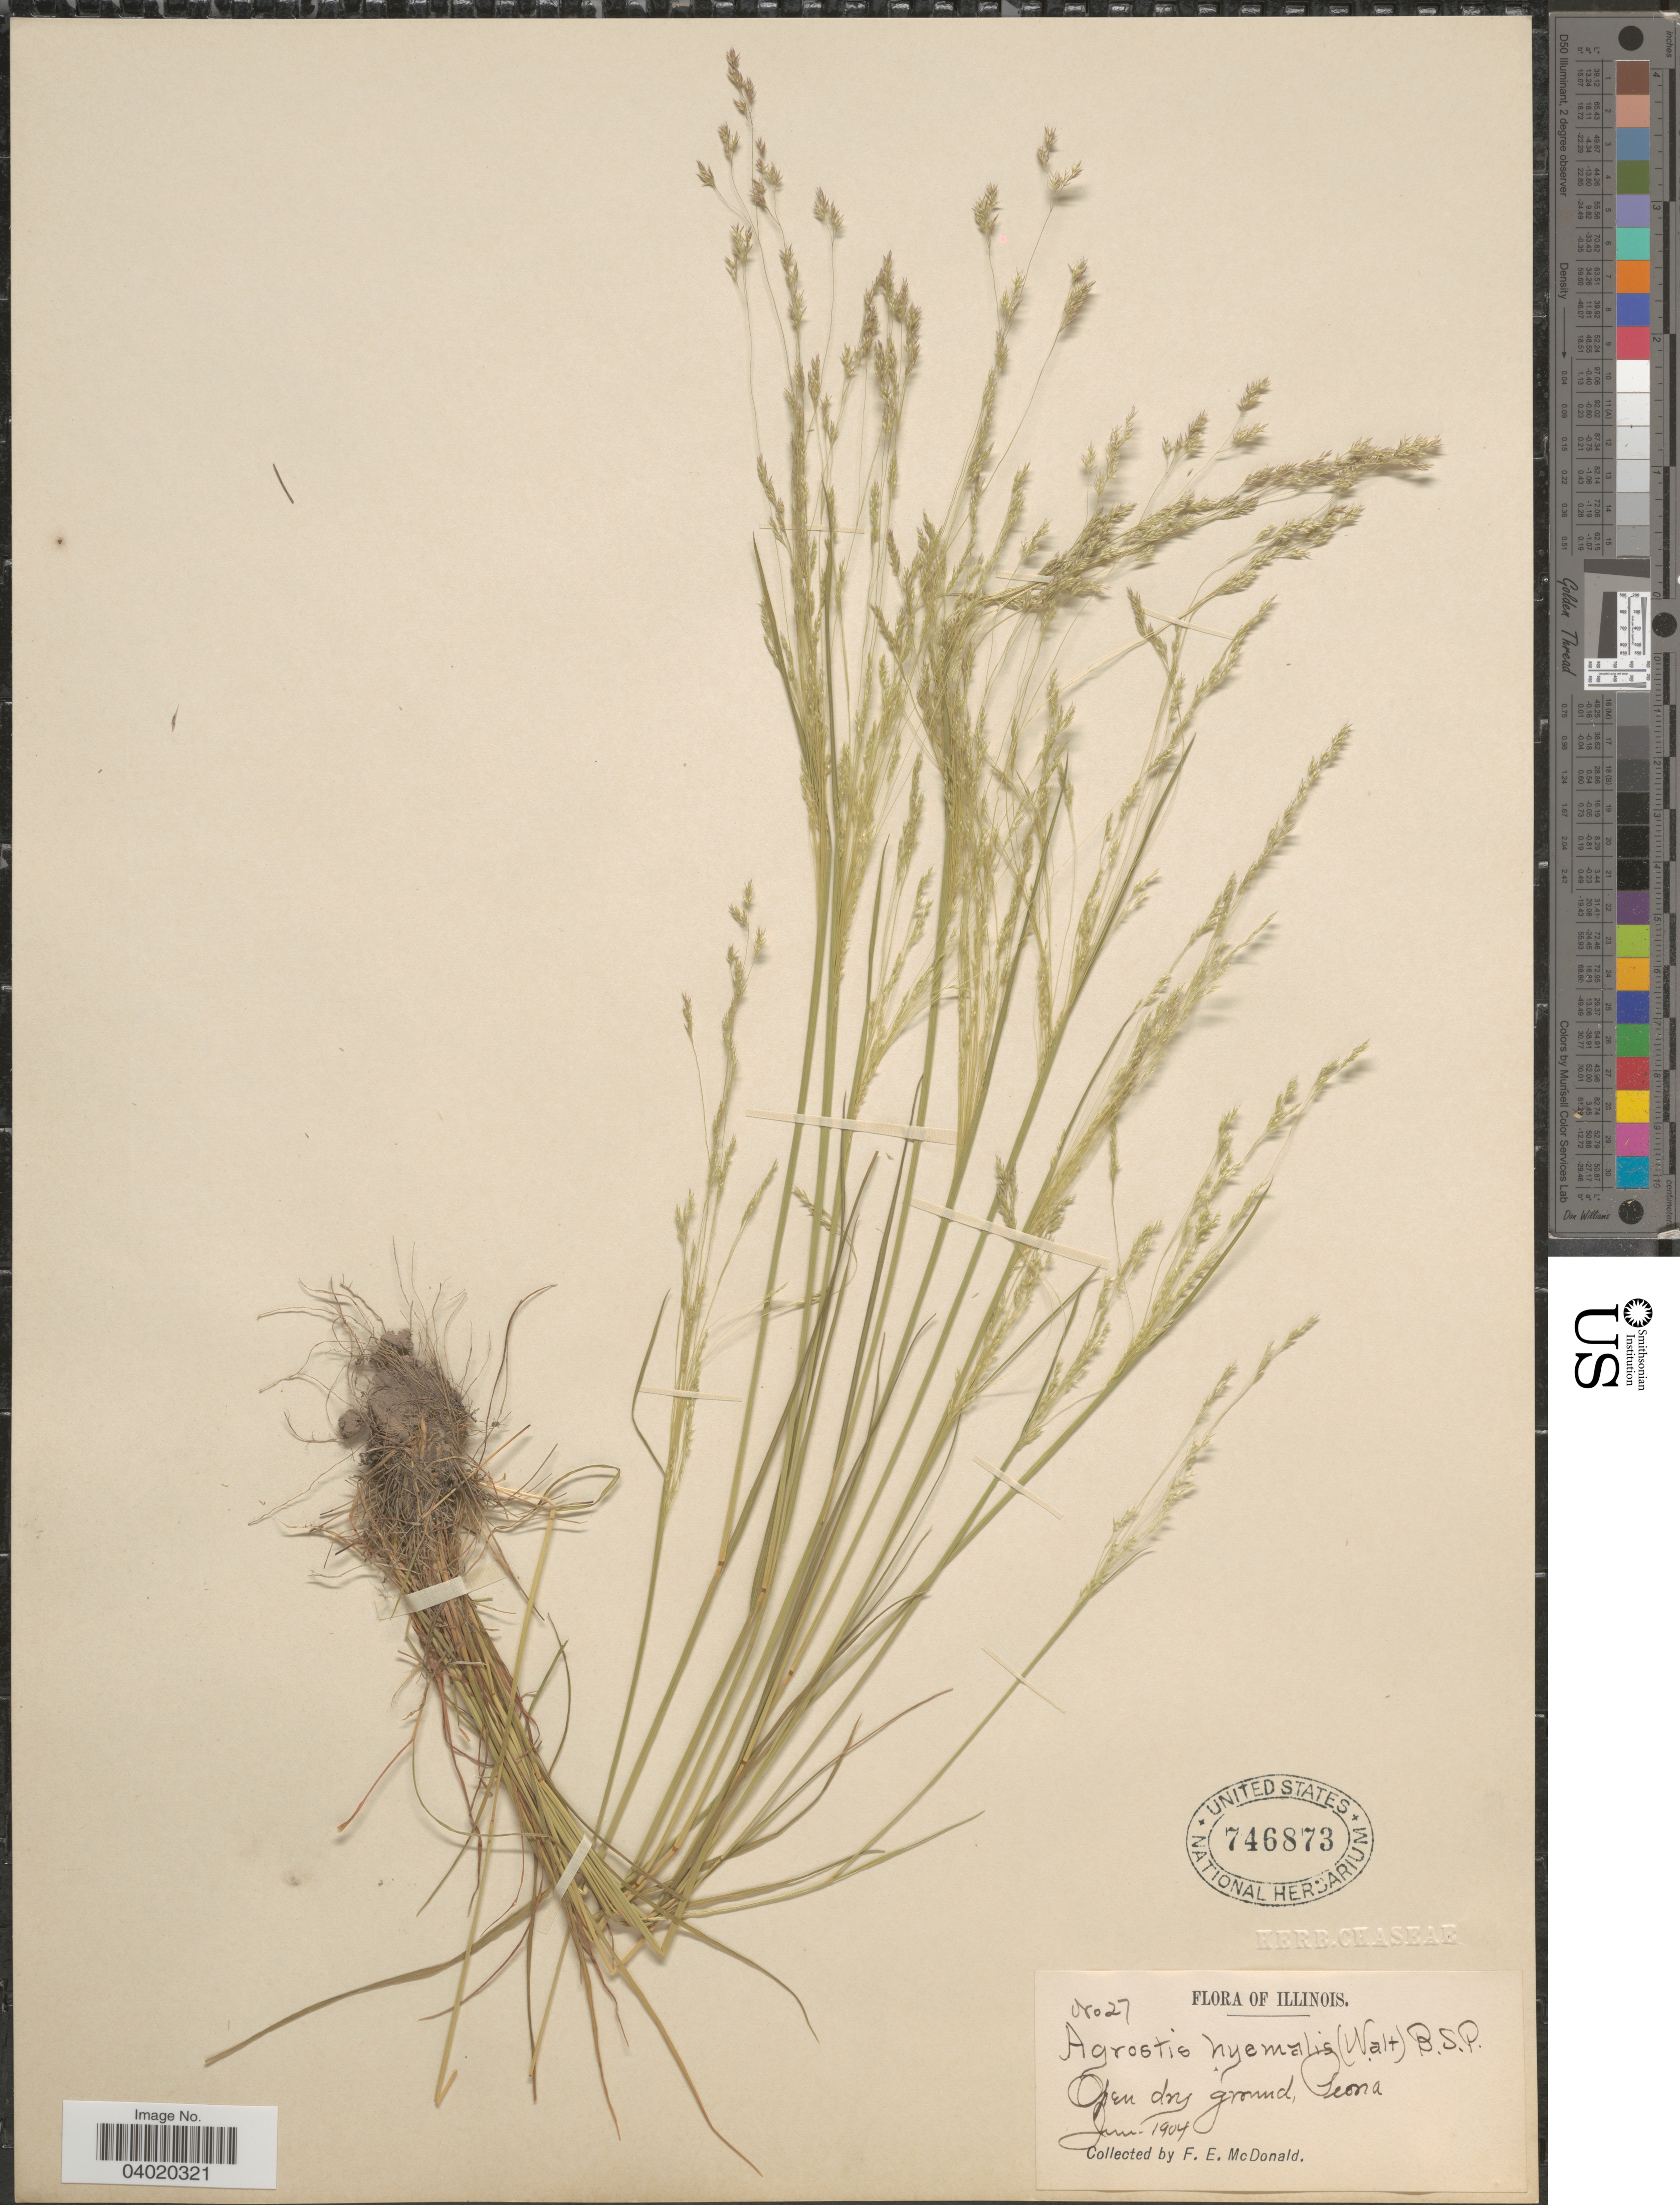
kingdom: Plantae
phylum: Tracheophyta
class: Liliopsida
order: Poales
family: Poaceae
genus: Agrostis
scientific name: Agrostis hyemalis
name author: (Walter) Britton et al.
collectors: F. E. McDonald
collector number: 27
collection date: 1904-06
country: United States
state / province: Illinois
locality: Peoria.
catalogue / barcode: US 746873